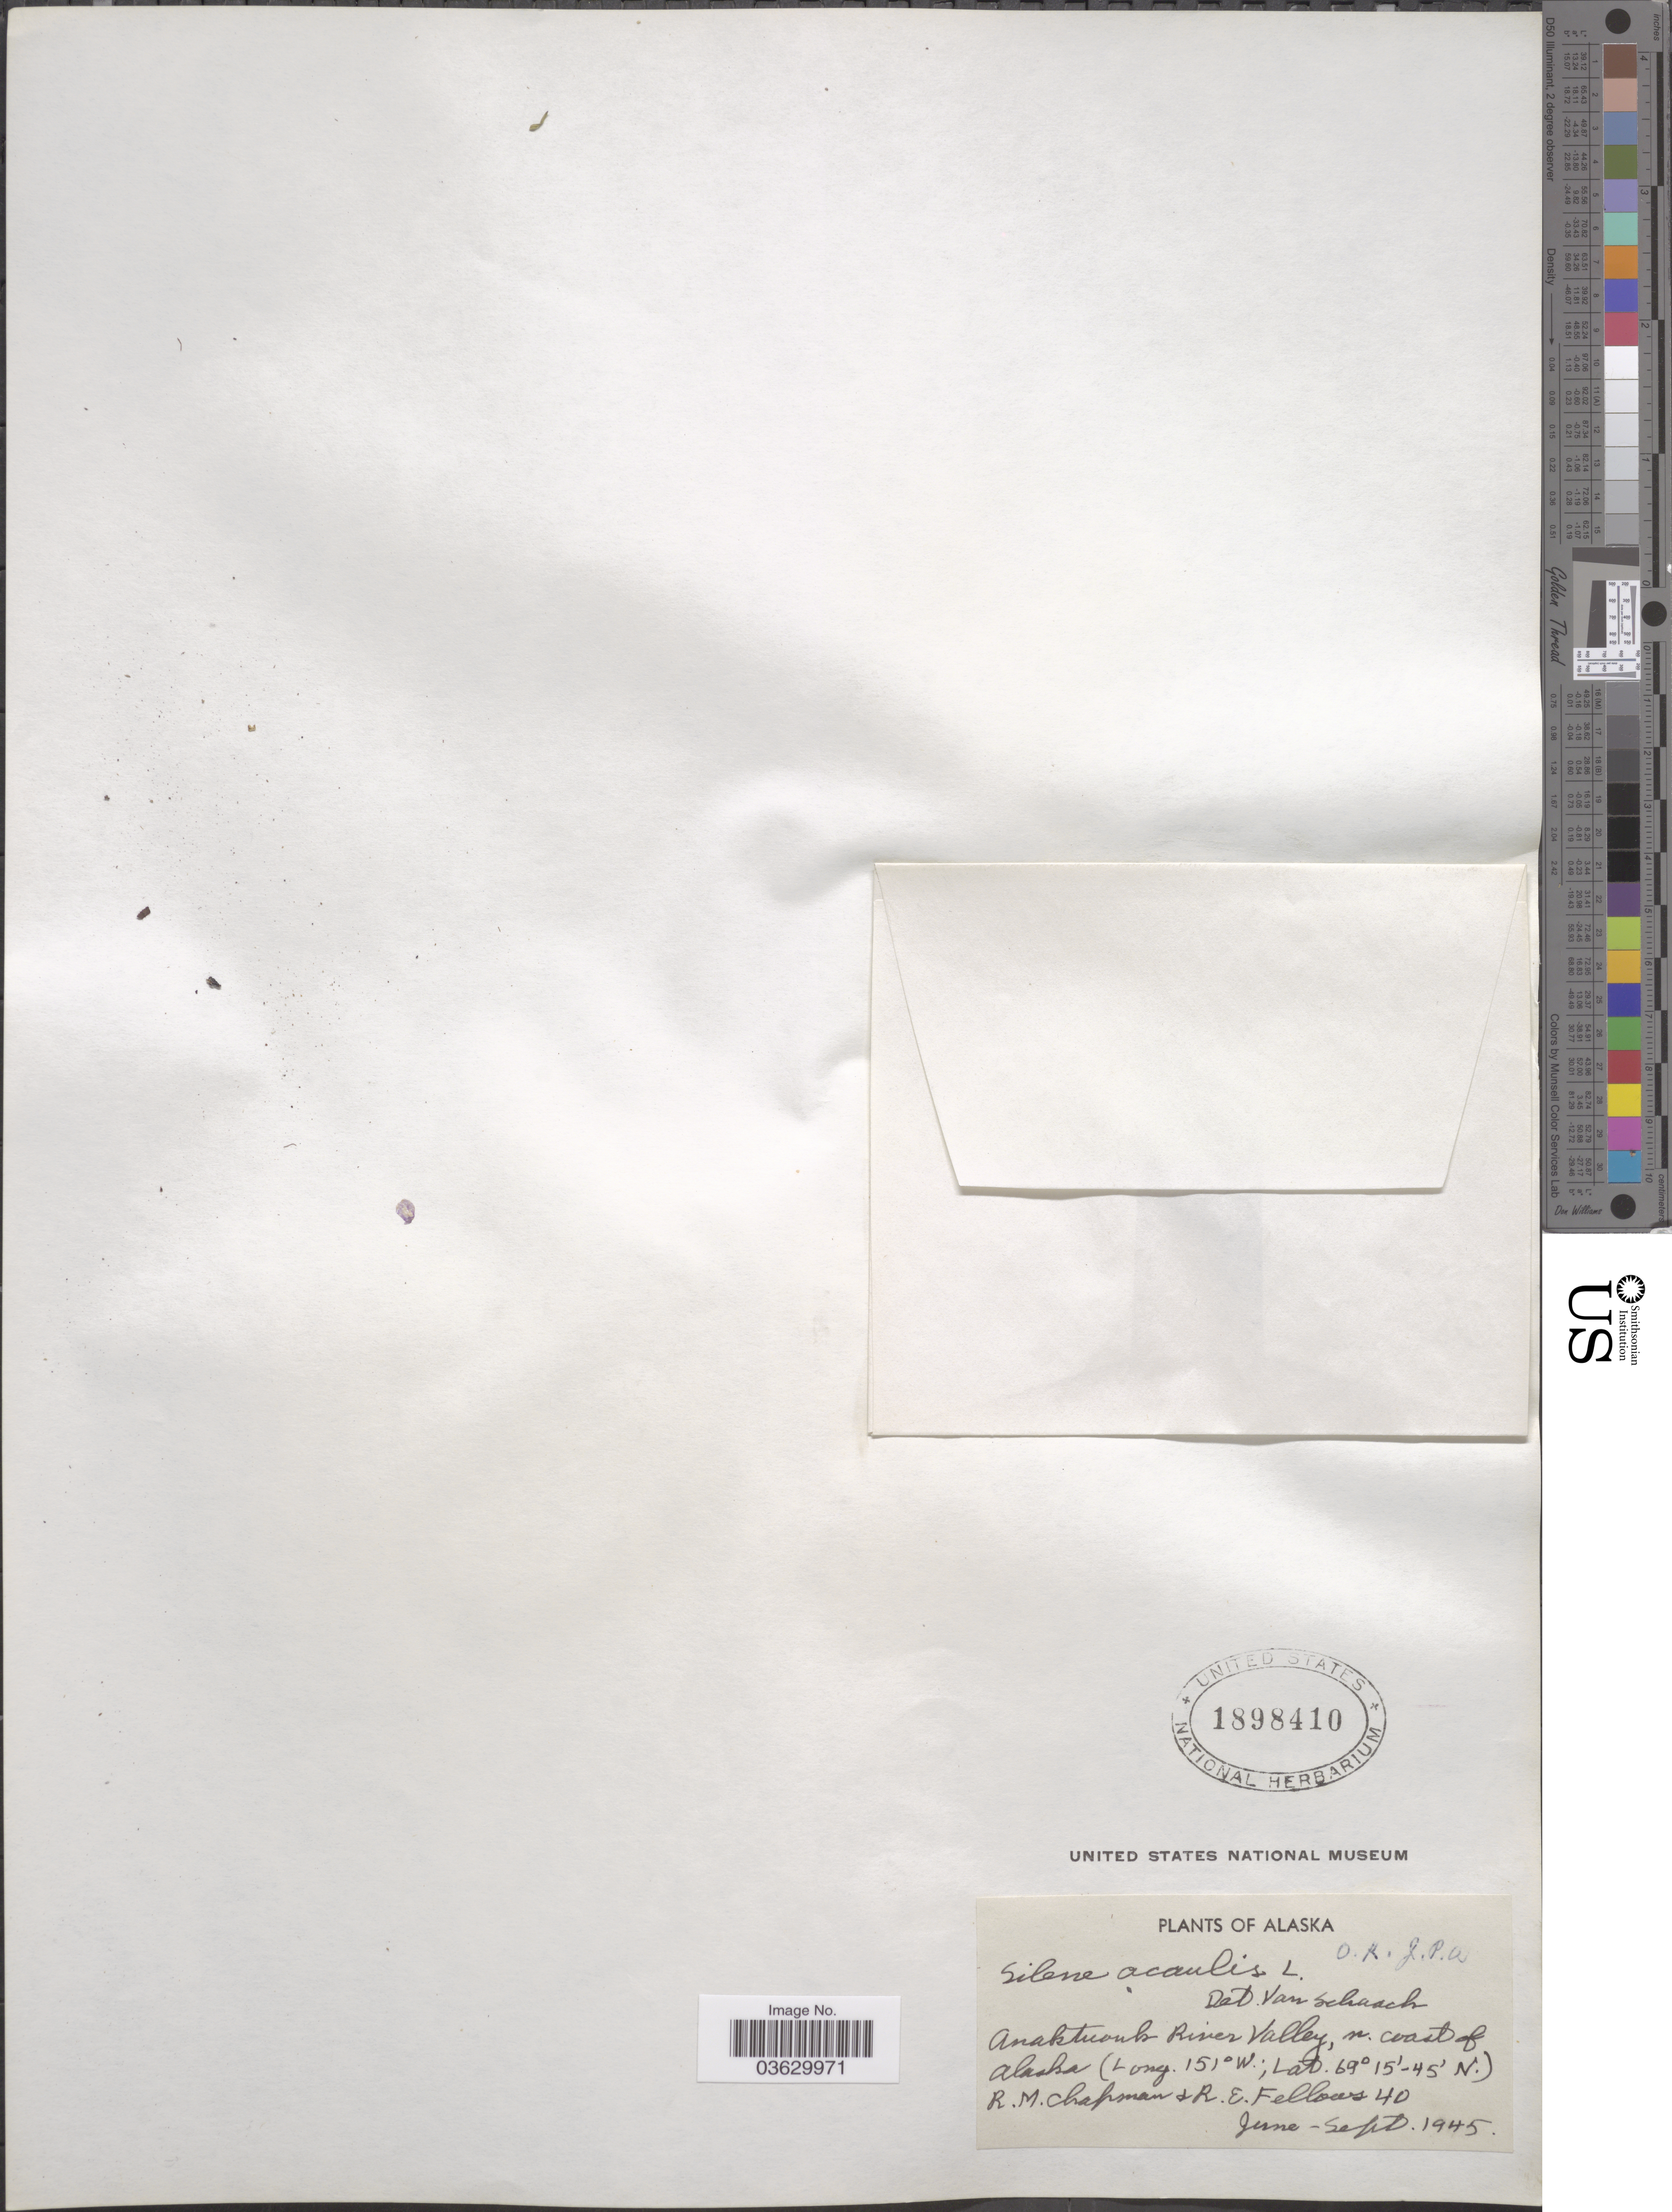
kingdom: Plantae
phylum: Tracheophyta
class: Magnoliopsida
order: Caryophyllales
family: Caryophyllaceae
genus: Silene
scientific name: Silene acaulis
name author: (L.) Jacq.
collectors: R. M. Chapman & R. Fellows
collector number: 40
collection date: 1945-06/1945-09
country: United States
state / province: Alaska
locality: Anaktuvuk River Valley, n. coast of Alaska.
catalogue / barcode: US 1898410